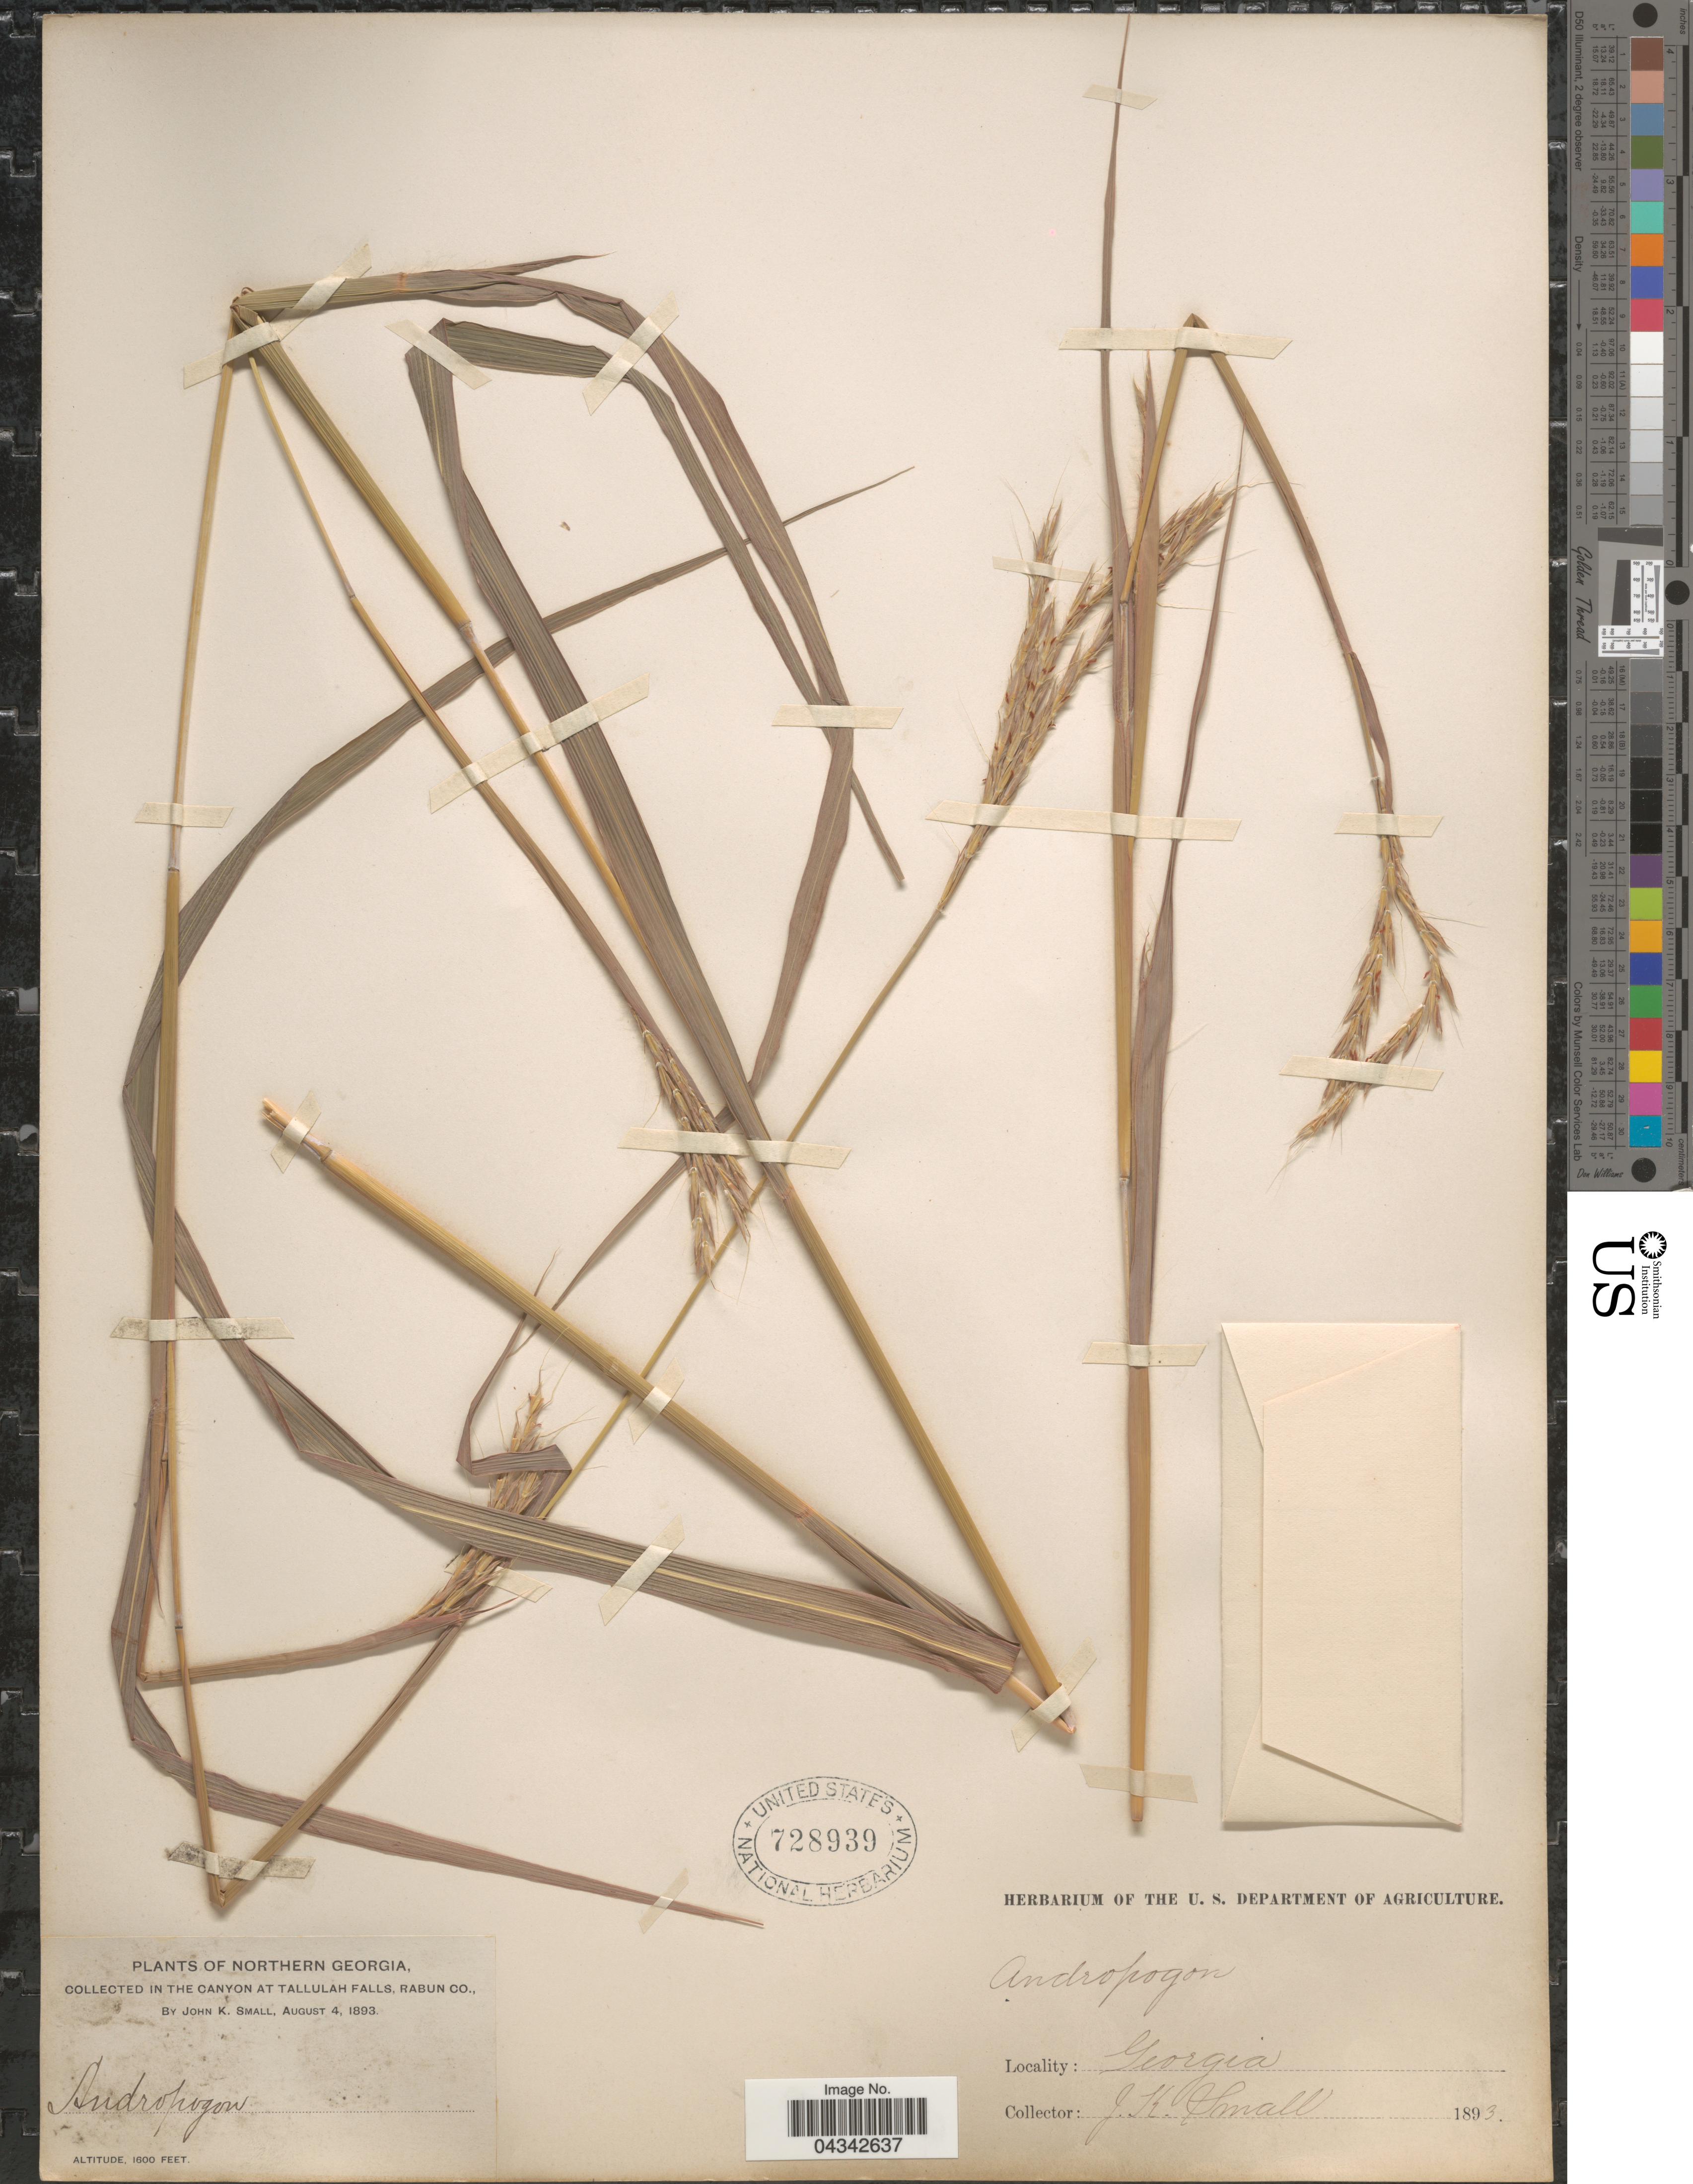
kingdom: Plantae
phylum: Tracheophyta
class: Liliopsida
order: Poales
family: Poaceae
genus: Andropogon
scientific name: Andropogon gerardii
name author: Vitman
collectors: J. K. Small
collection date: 1893-08-04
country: United States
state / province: Georgia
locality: Northern Georgia, in the canyon at Tallulah Falls, Rabun Co.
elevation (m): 488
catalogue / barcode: US 728939